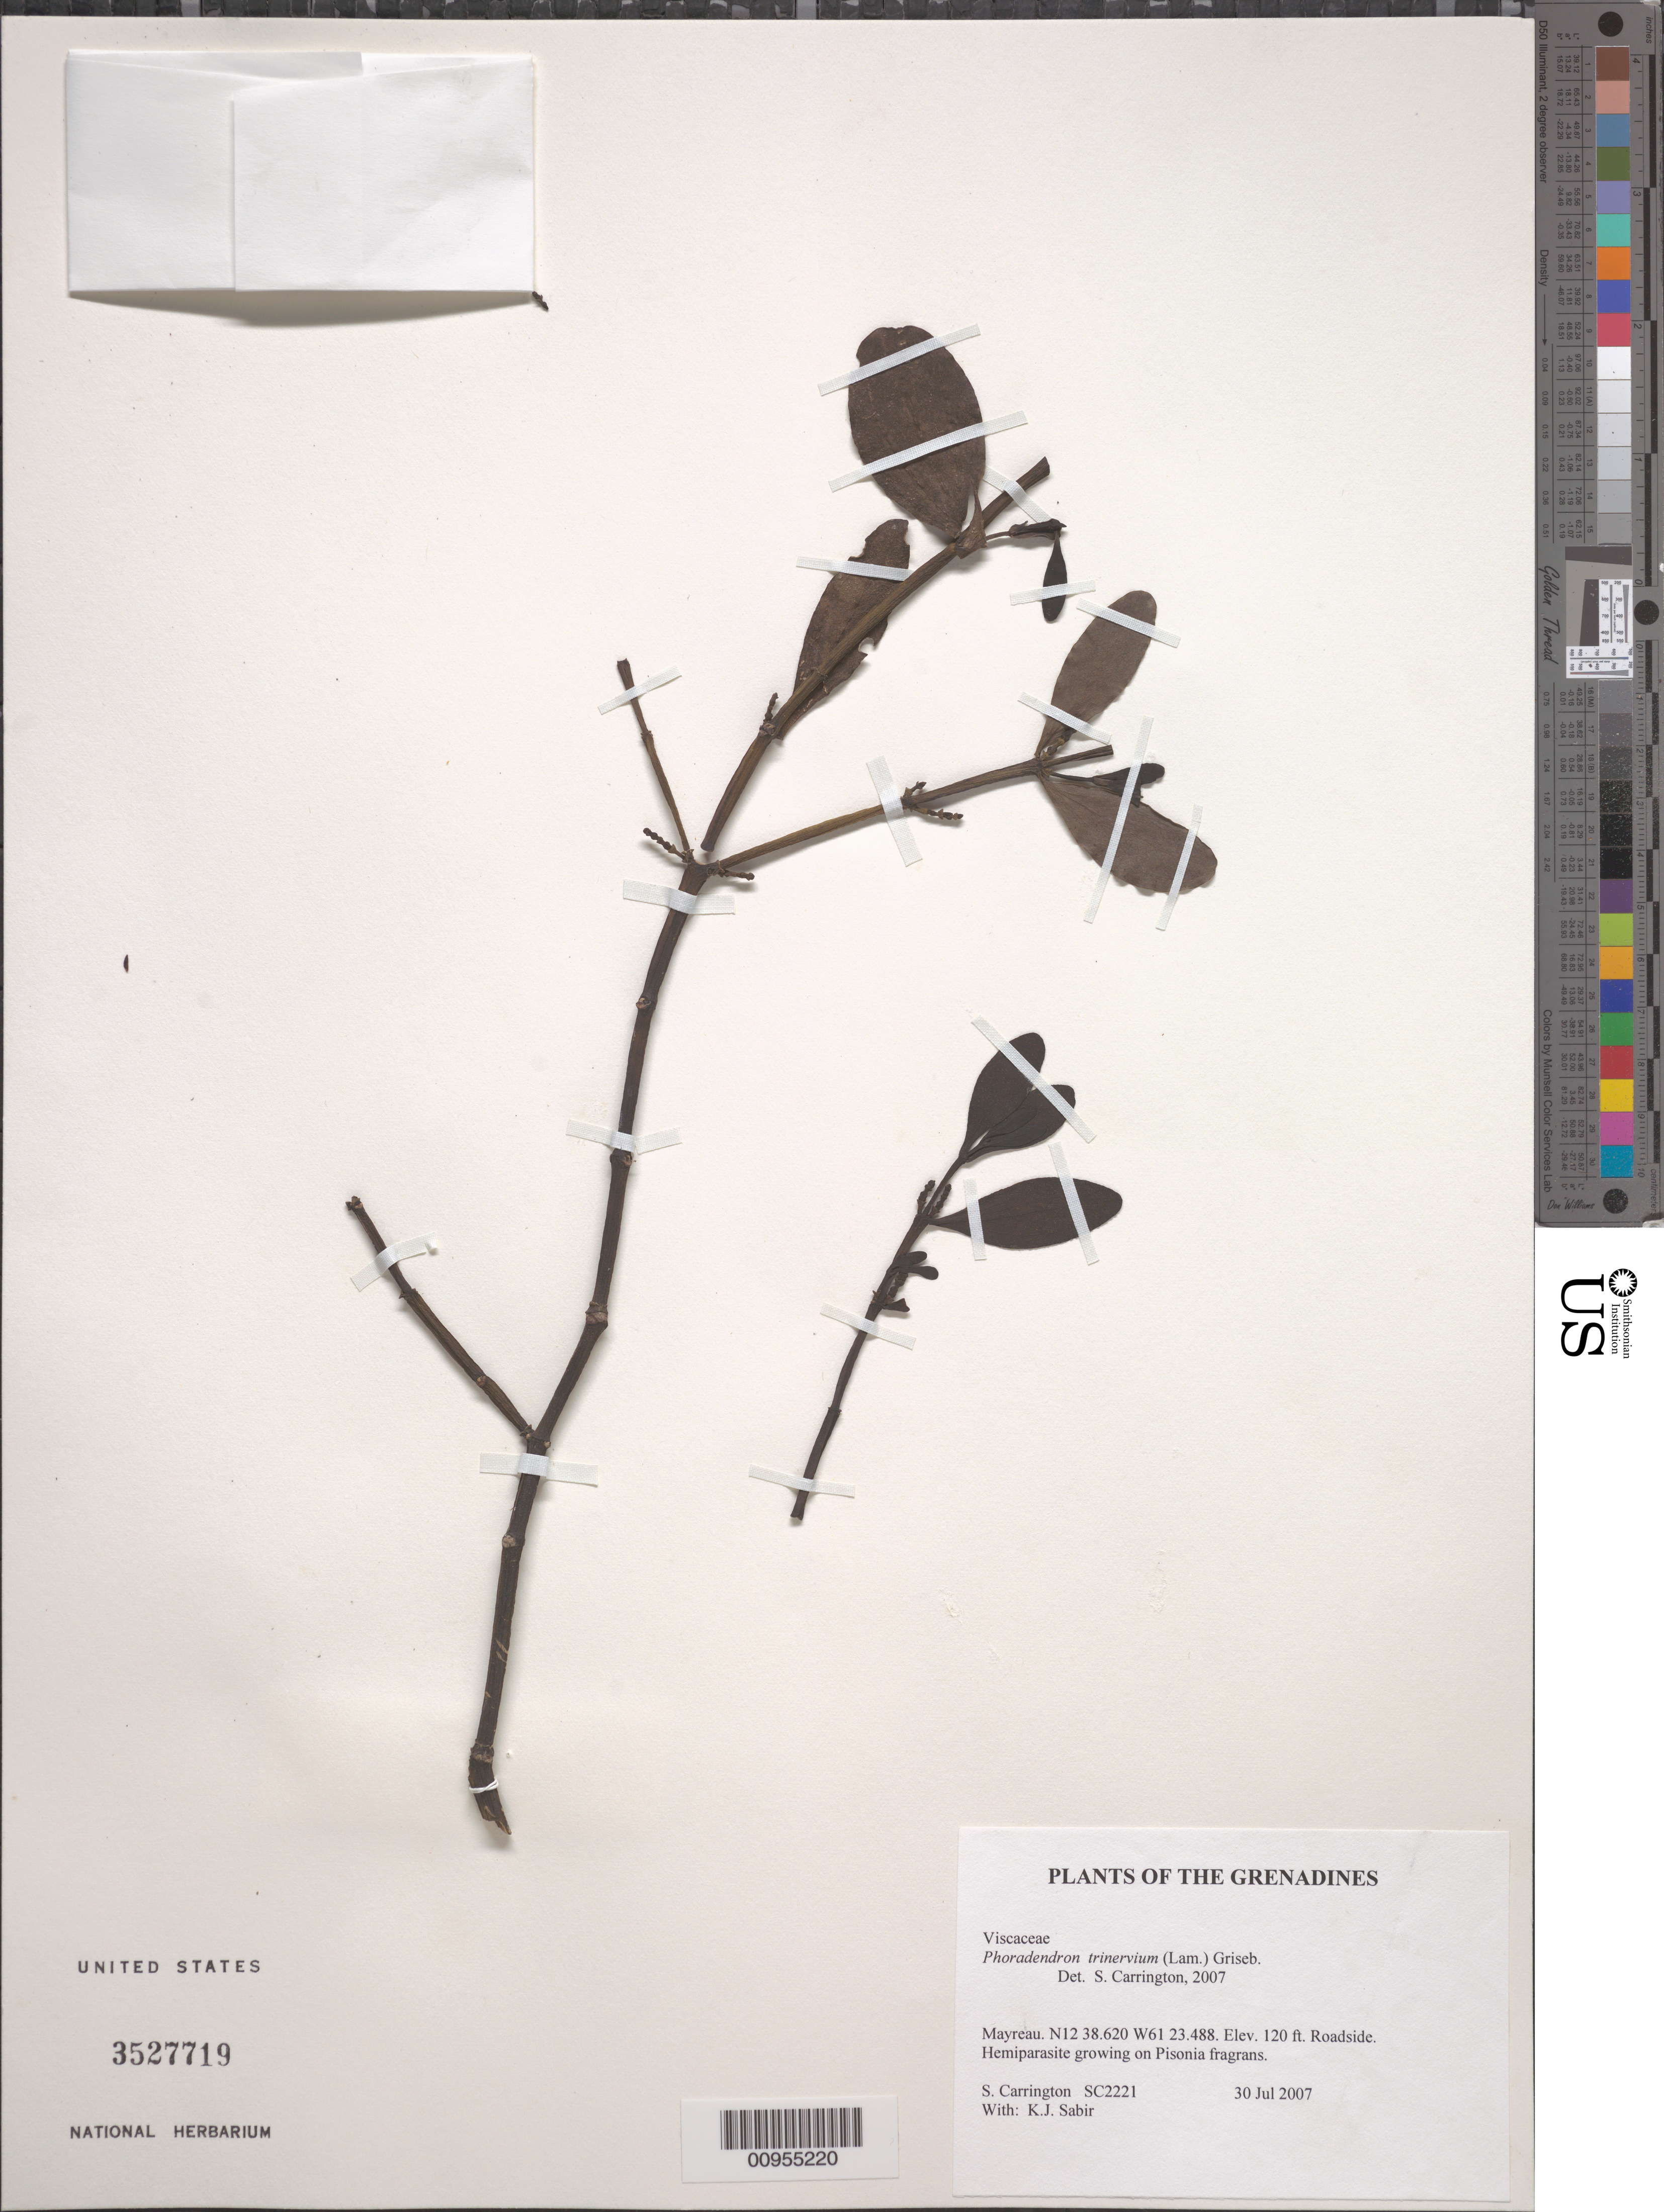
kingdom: Plantae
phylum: Tracheophyta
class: Magnoliopsida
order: Santalales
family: Viscaceae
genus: Phoradendron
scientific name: Phoradendron trinervium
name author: (Lam.) Griseb.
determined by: Carrington, C. M. S.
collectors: C. M. S. Carrington & K. Sabir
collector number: SC 2221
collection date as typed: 30 Jul 2007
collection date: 2007-07-30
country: St. Vincent - Grenadines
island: Mayreau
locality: Mayreau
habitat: roadside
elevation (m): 37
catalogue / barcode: US 3527719